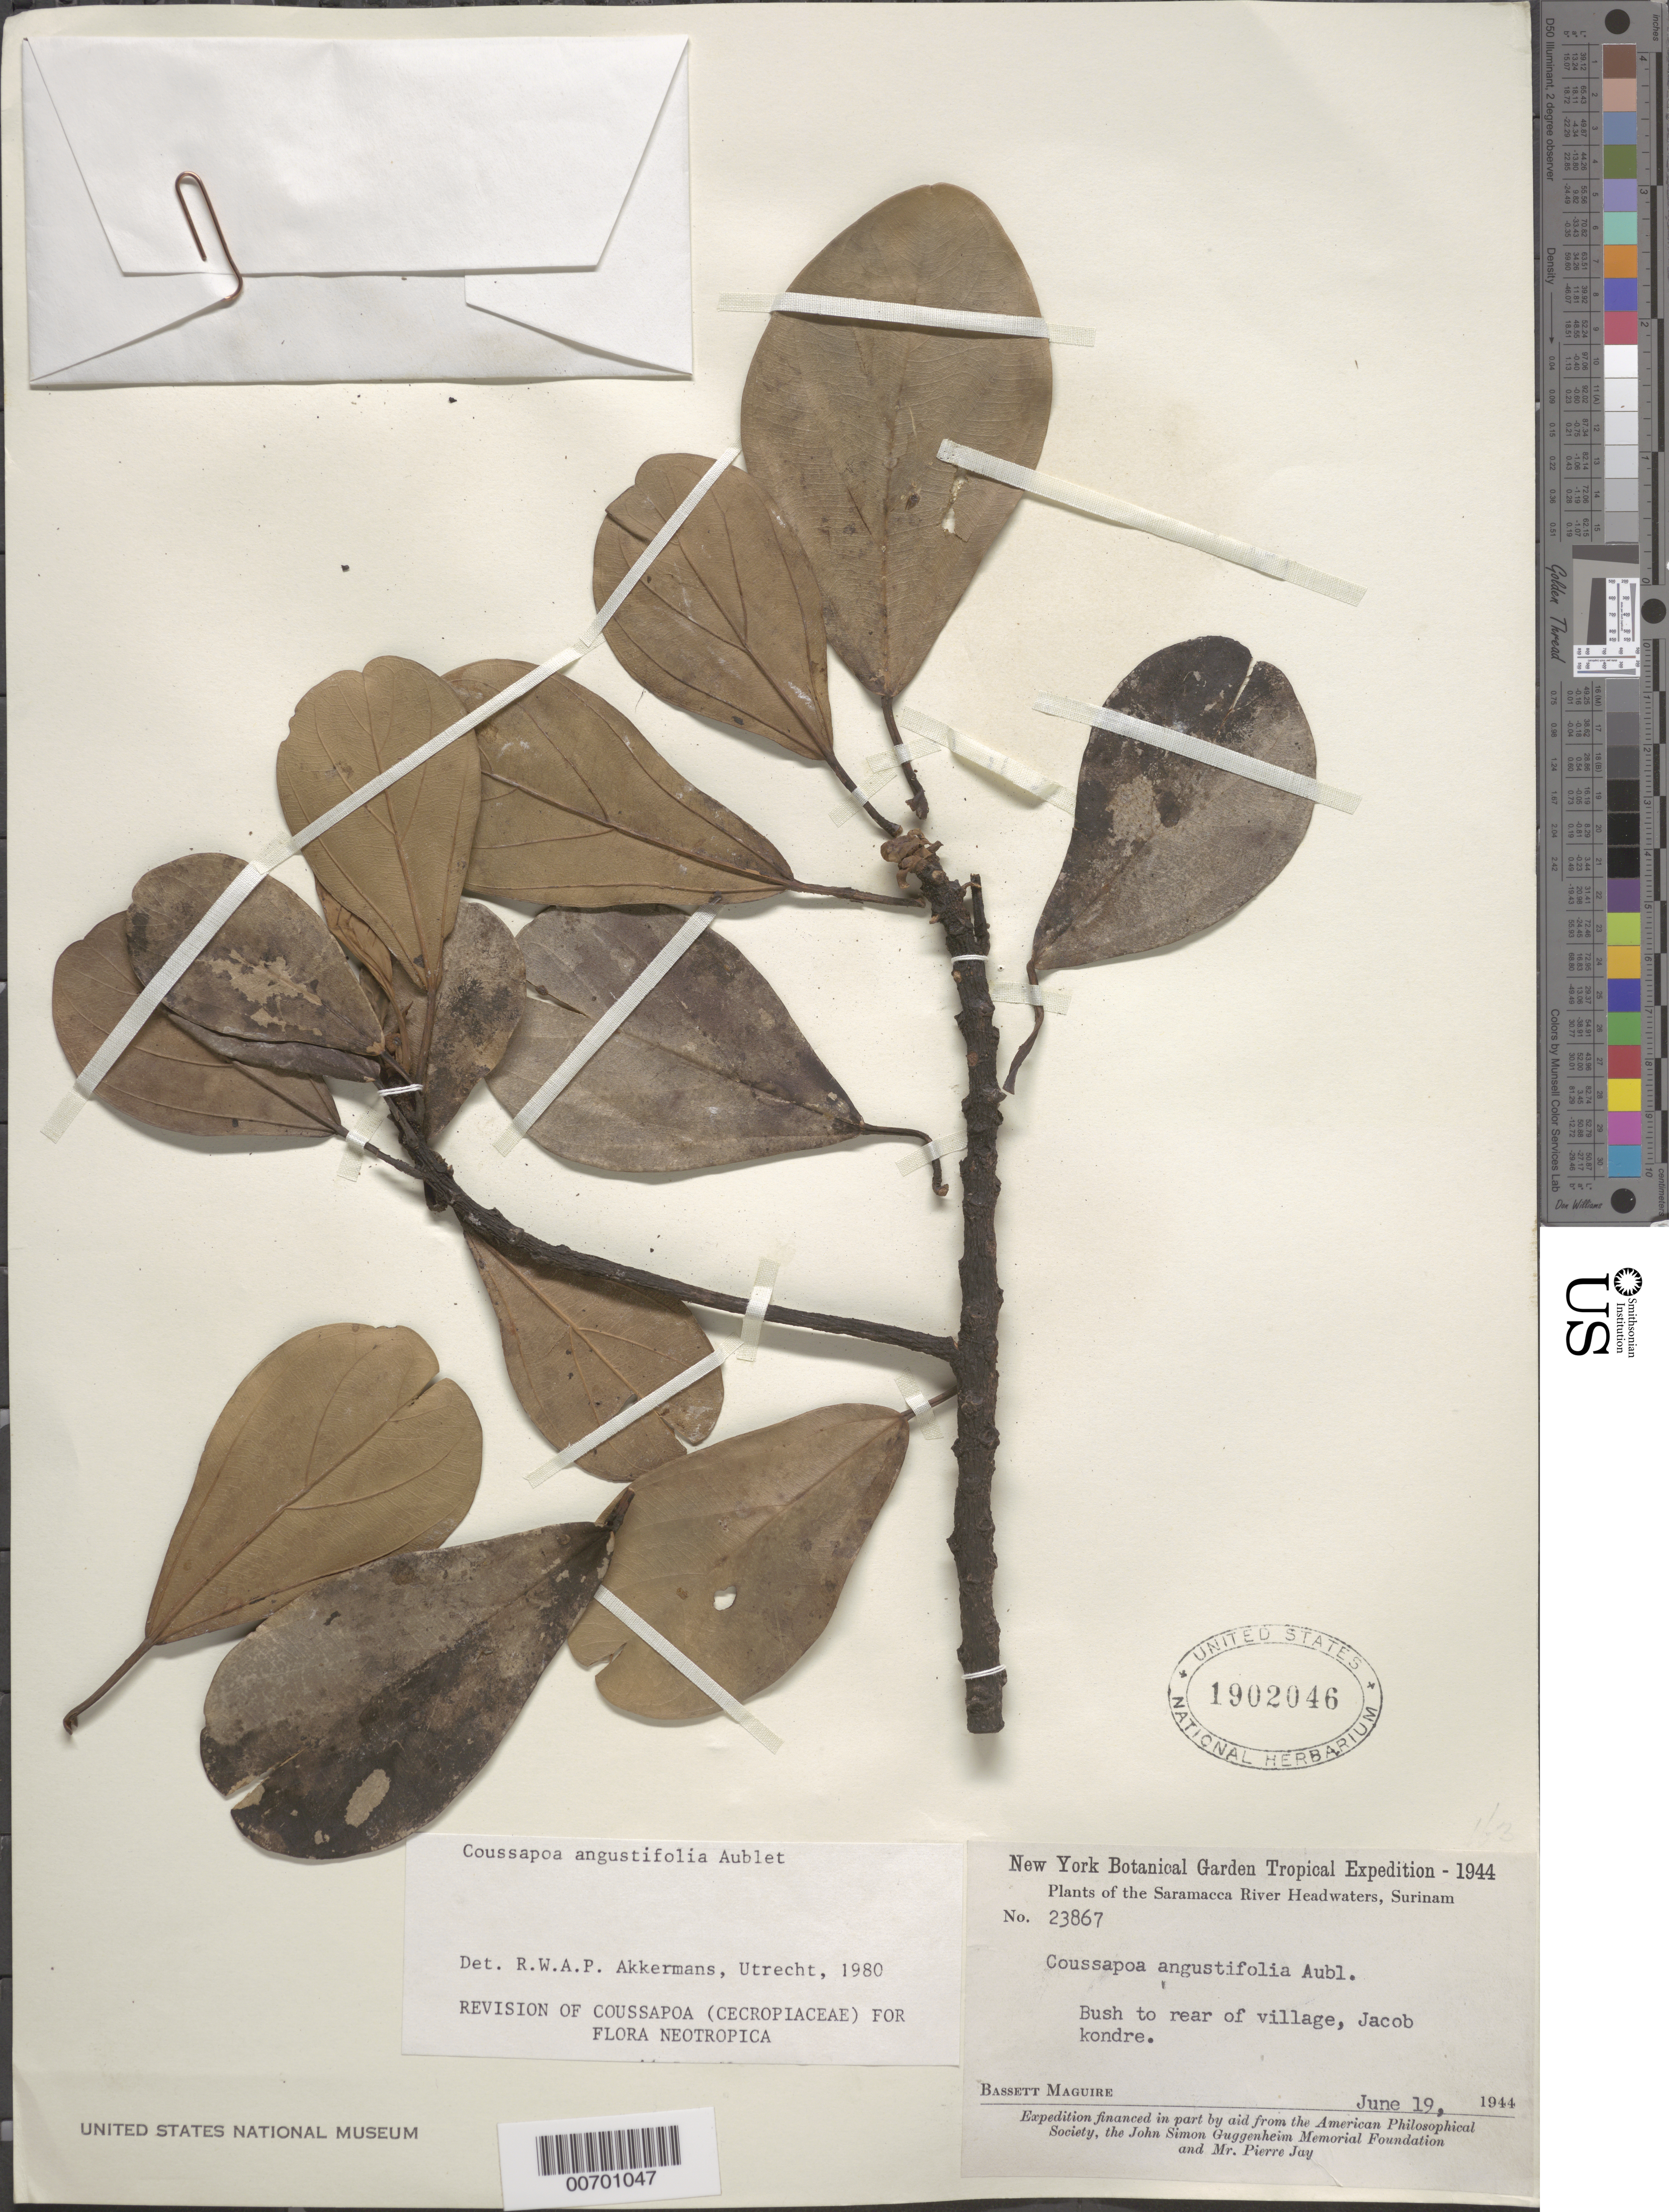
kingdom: Plantae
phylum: Tracheophyta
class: Magnoliopsida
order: Rosales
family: Urticaceae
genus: Coussapoa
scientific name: Coussapoa angustifolia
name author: Aubl.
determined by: Akkermans, R. W. A. P.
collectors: B. Maguire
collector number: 23867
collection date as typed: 19-Jun-44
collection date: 1944-06-19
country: Suriname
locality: Jacob Kondre village, Saramacca River headwaters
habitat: Rear of village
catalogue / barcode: US 1902046